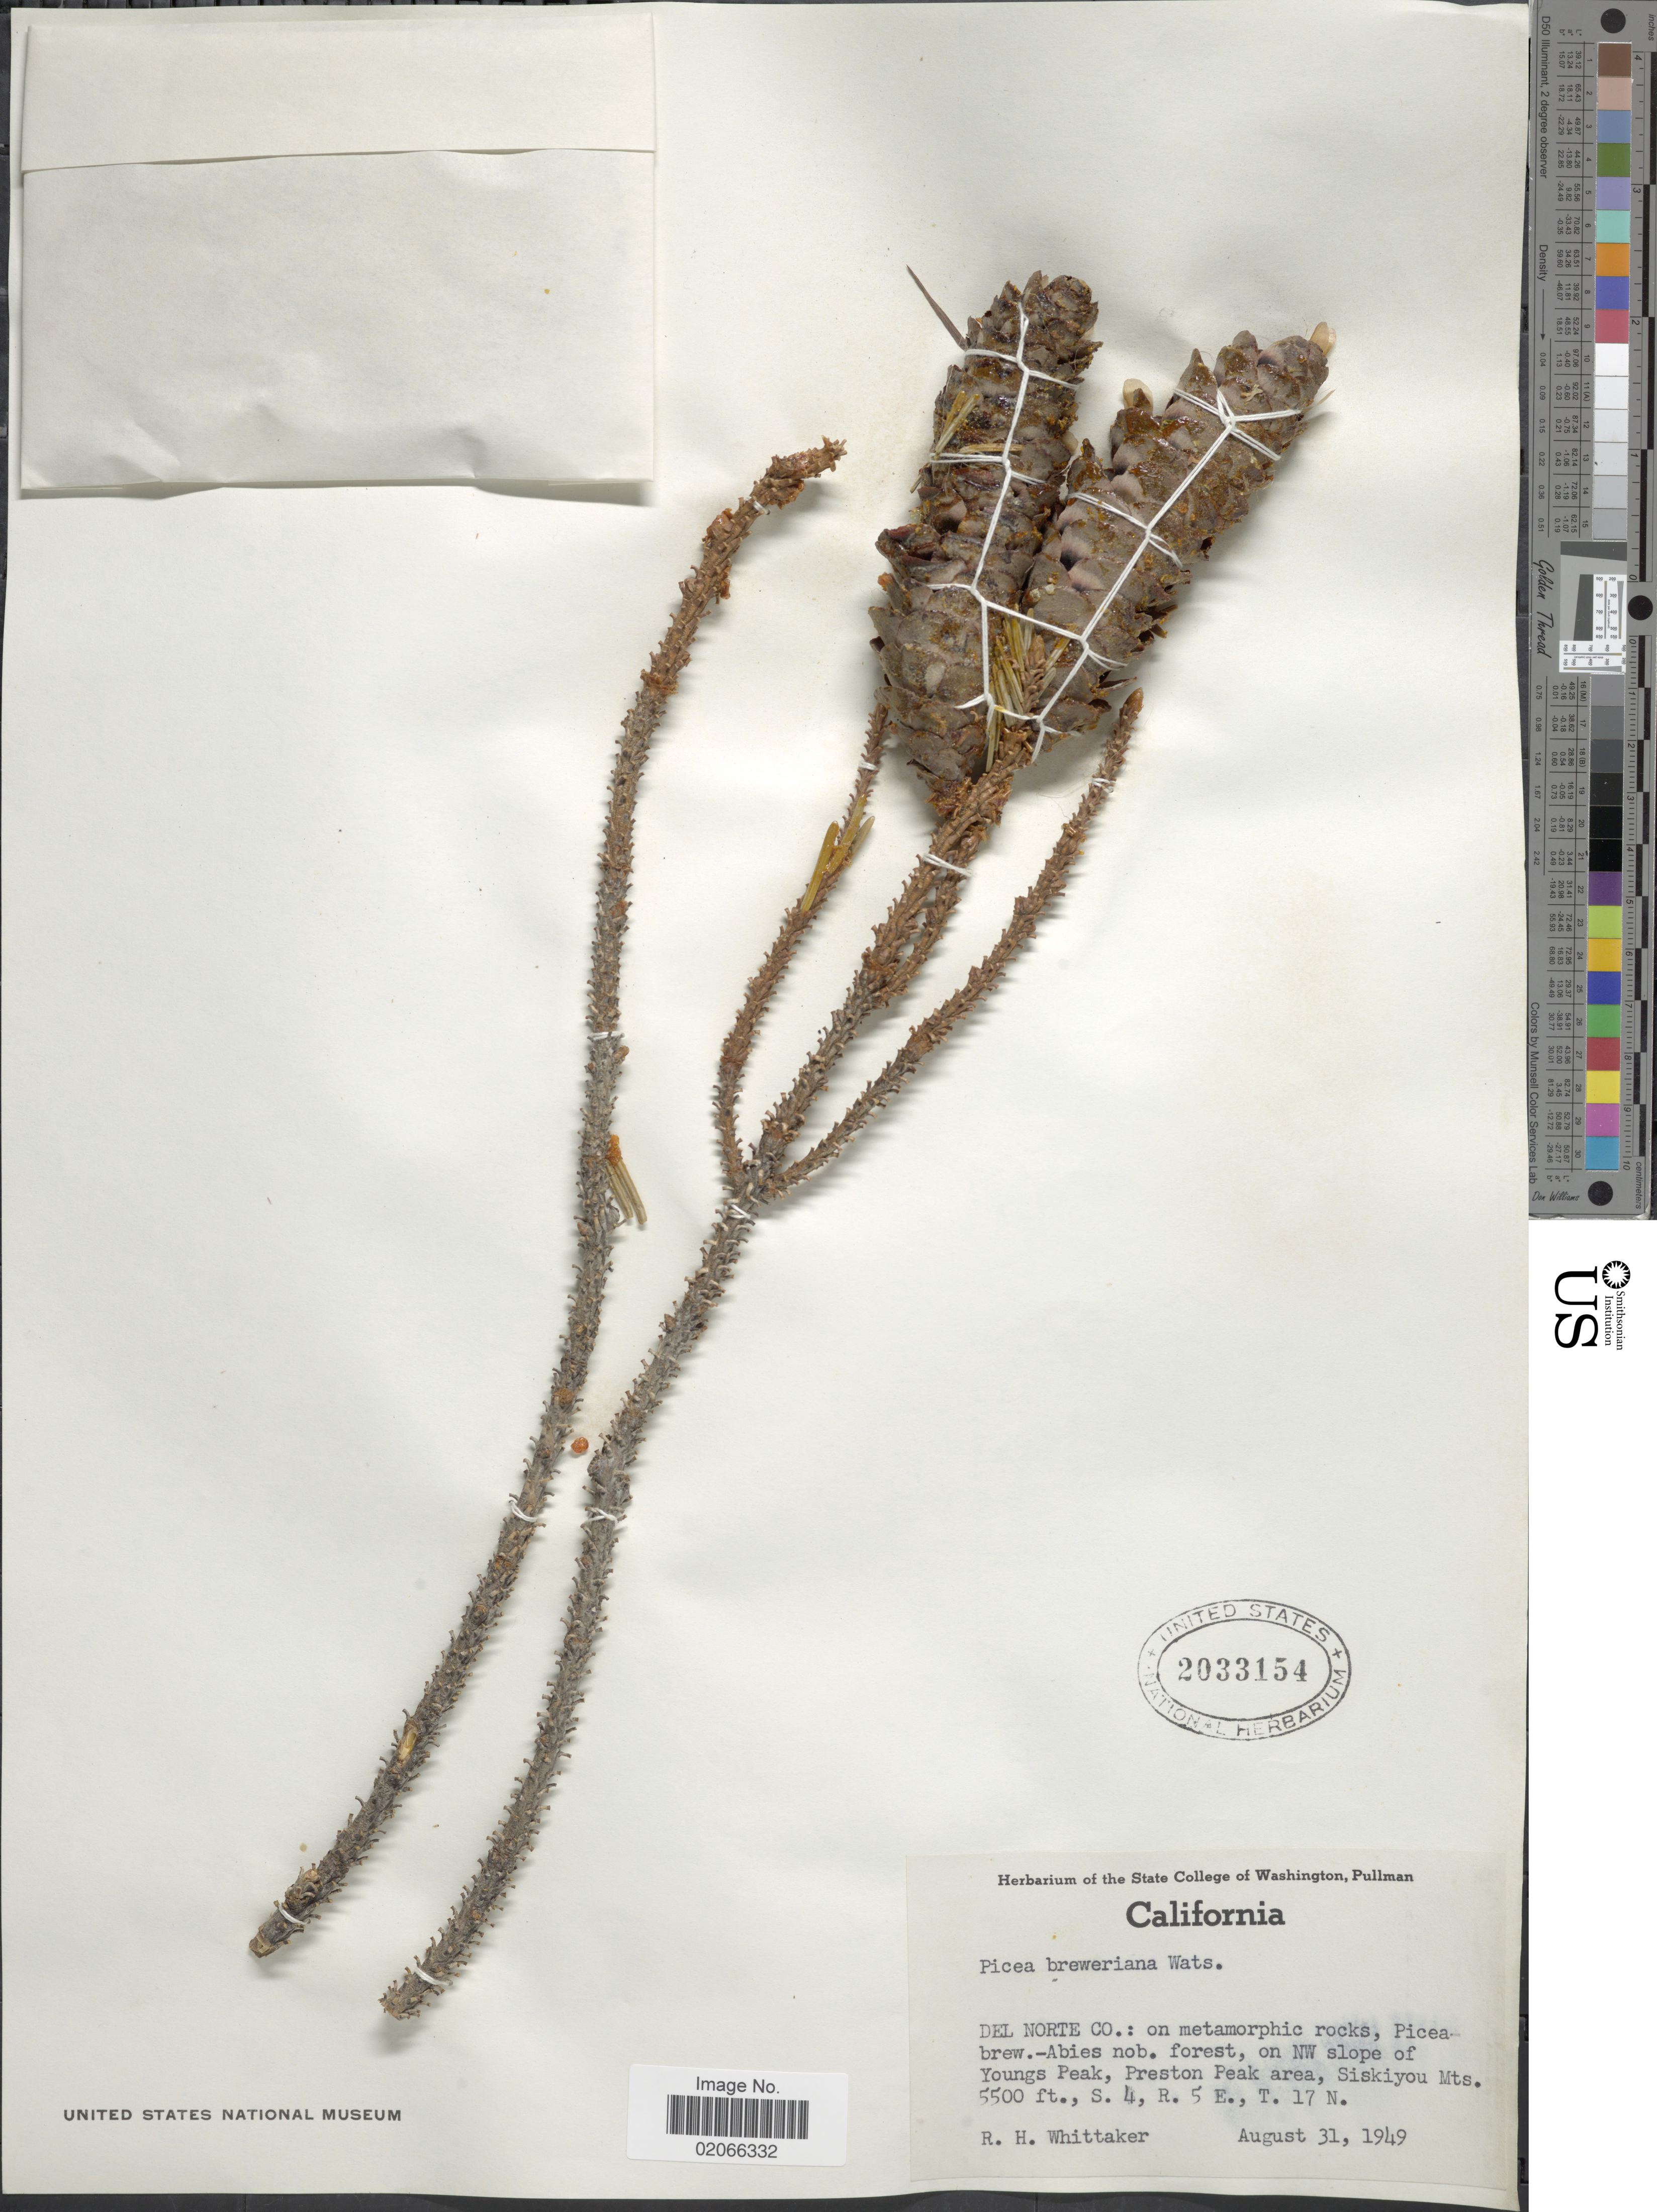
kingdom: Plantae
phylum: Tracheophyta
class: Pinopsida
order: Pinales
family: Pinaceae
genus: Picea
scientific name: Picea breweriana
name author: S. Watson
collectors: R. Whittaker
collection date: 1949-08-31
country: United States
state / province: California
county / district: Del Norte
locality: Del Norte Co.: on metamorphic rocks, Picea bew-Abies nob. forest, on NW slope of Youngs Peak, Preston Peak area, Siskiyou Mts. , S.4, R.5E., E.17N.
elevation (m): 1676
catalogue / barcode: US 2033154